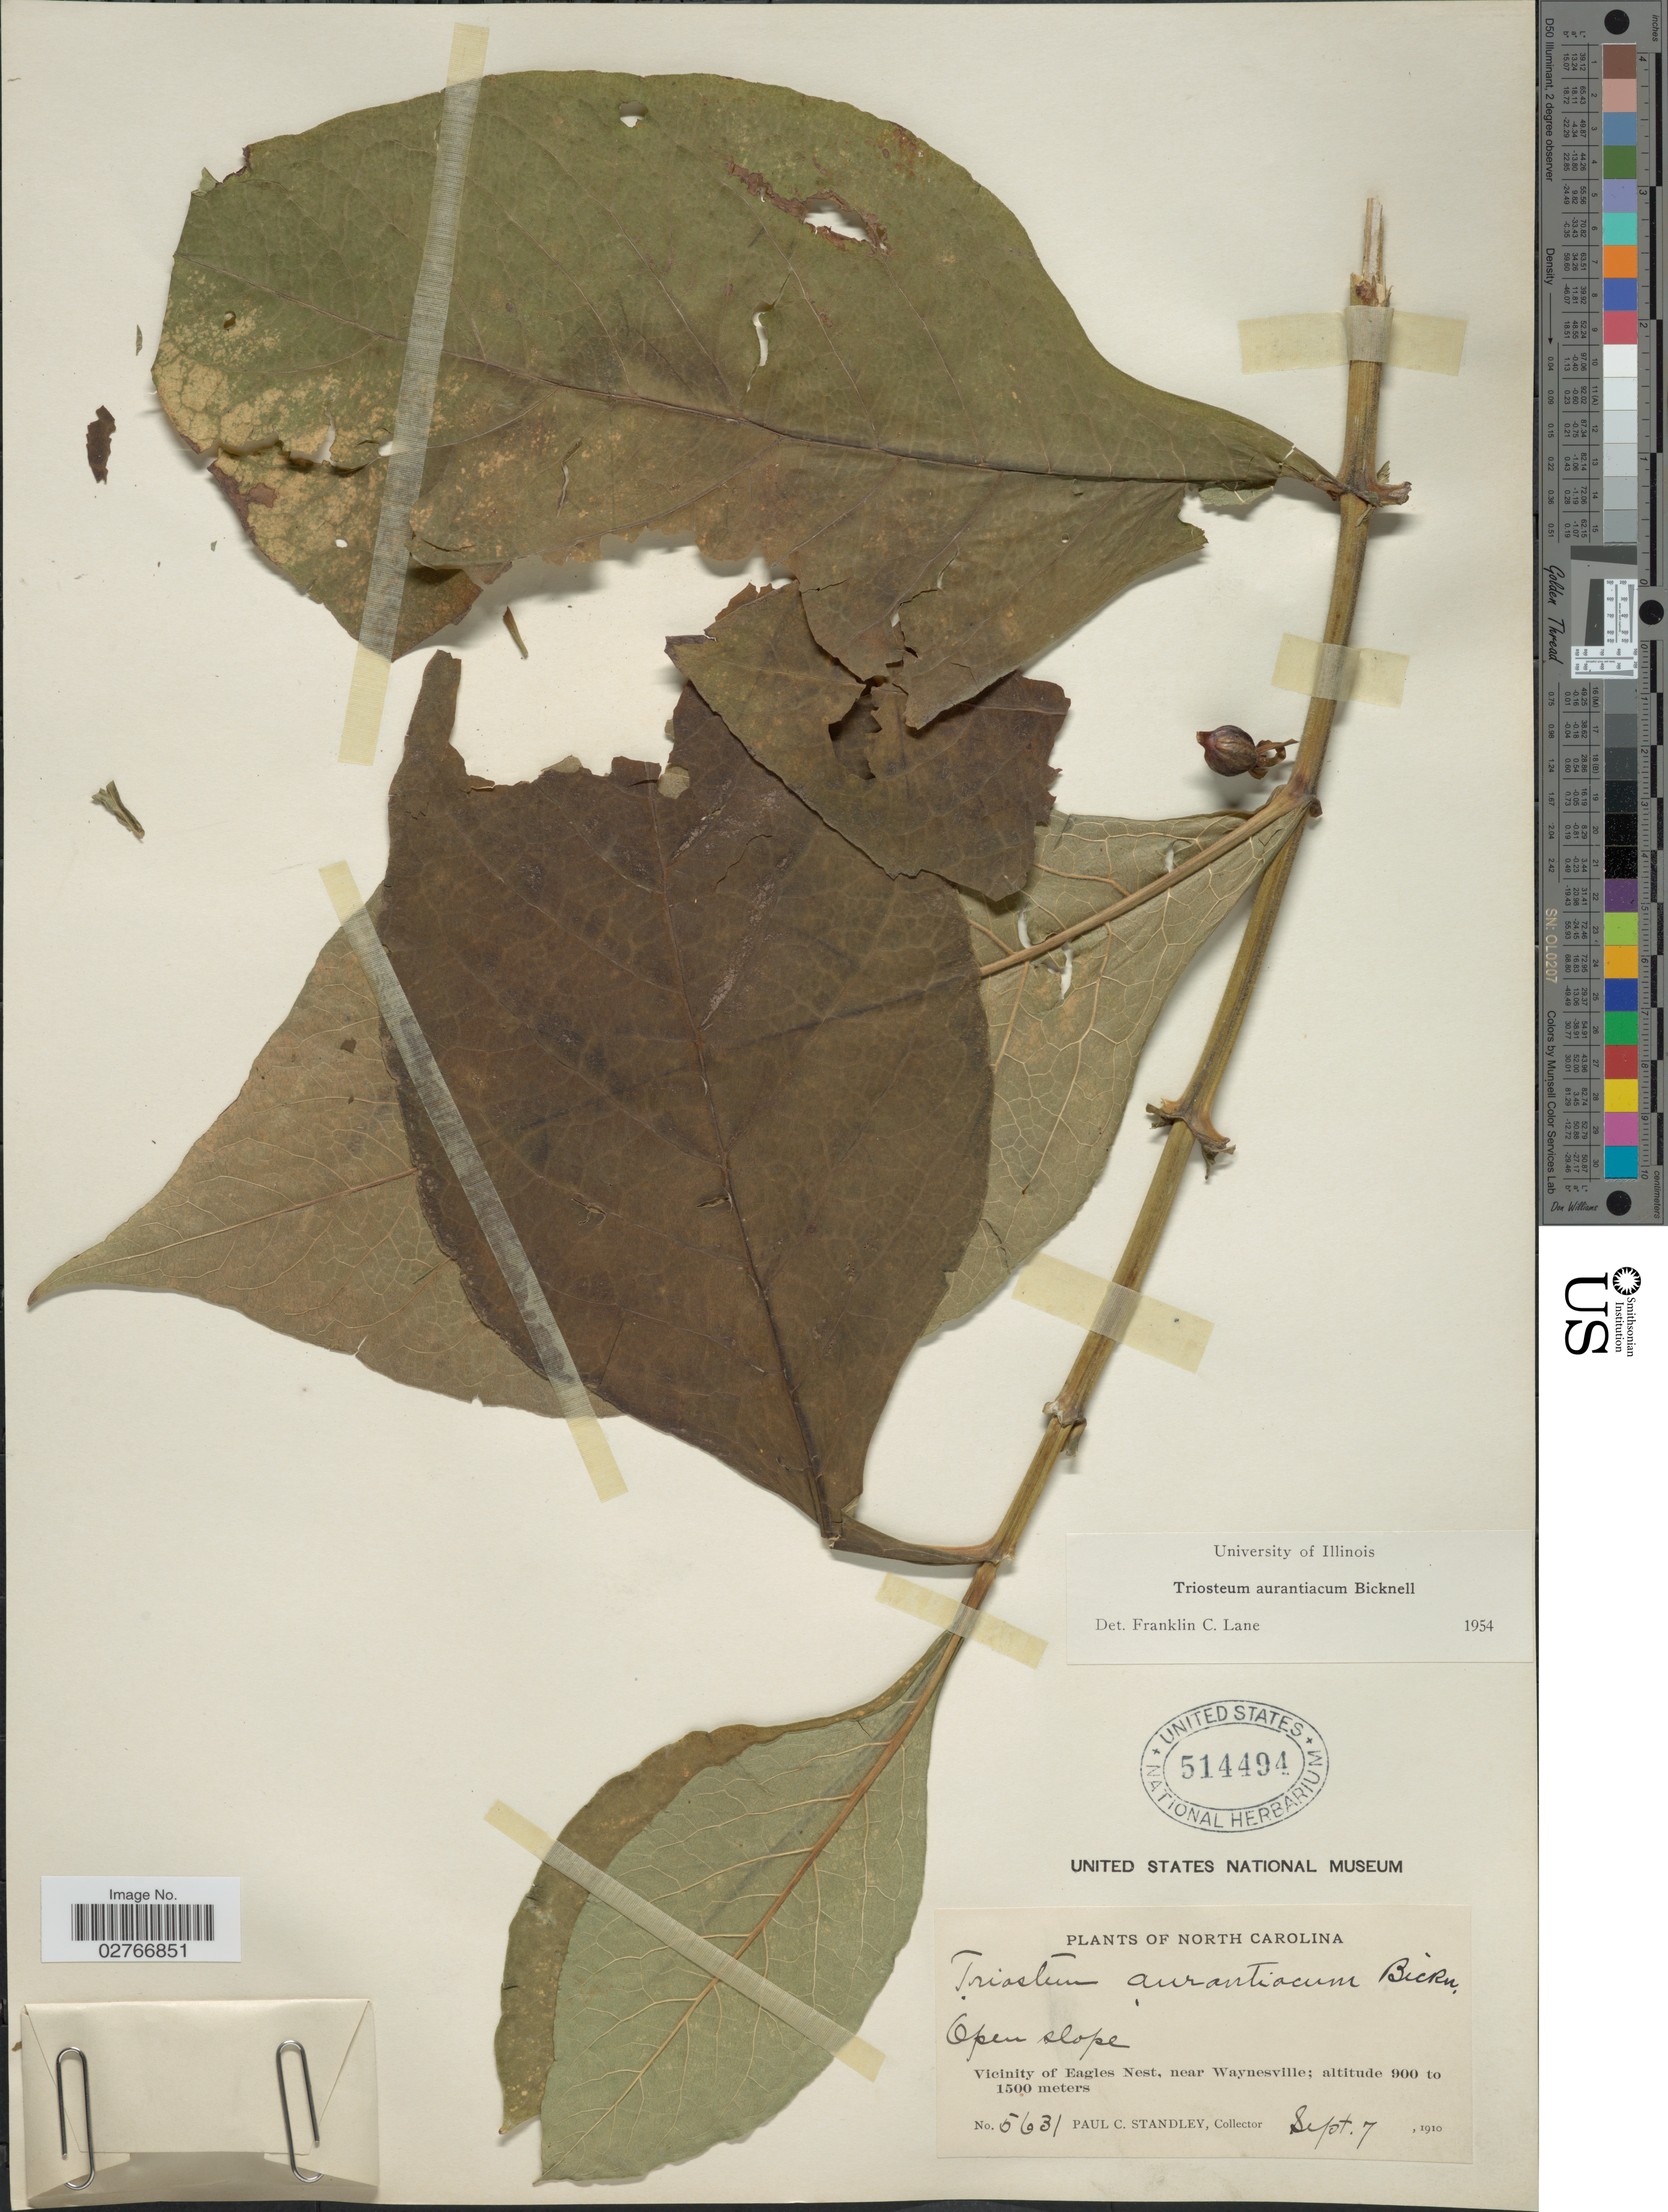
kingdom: Plantae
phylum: Tracheophyta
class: Magnoliopsida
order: Dipsacales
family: Caprifoliaceae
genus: Triosteum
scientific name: Triosteum aurantiacum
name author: E.P. Bicknell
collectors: P. C. Standley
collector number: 5631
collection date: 1910-09-07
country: United States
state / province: North Carolina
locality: Vicinity of Eagles Nest, near Waynesville.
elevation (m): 900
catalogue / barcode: US 514494